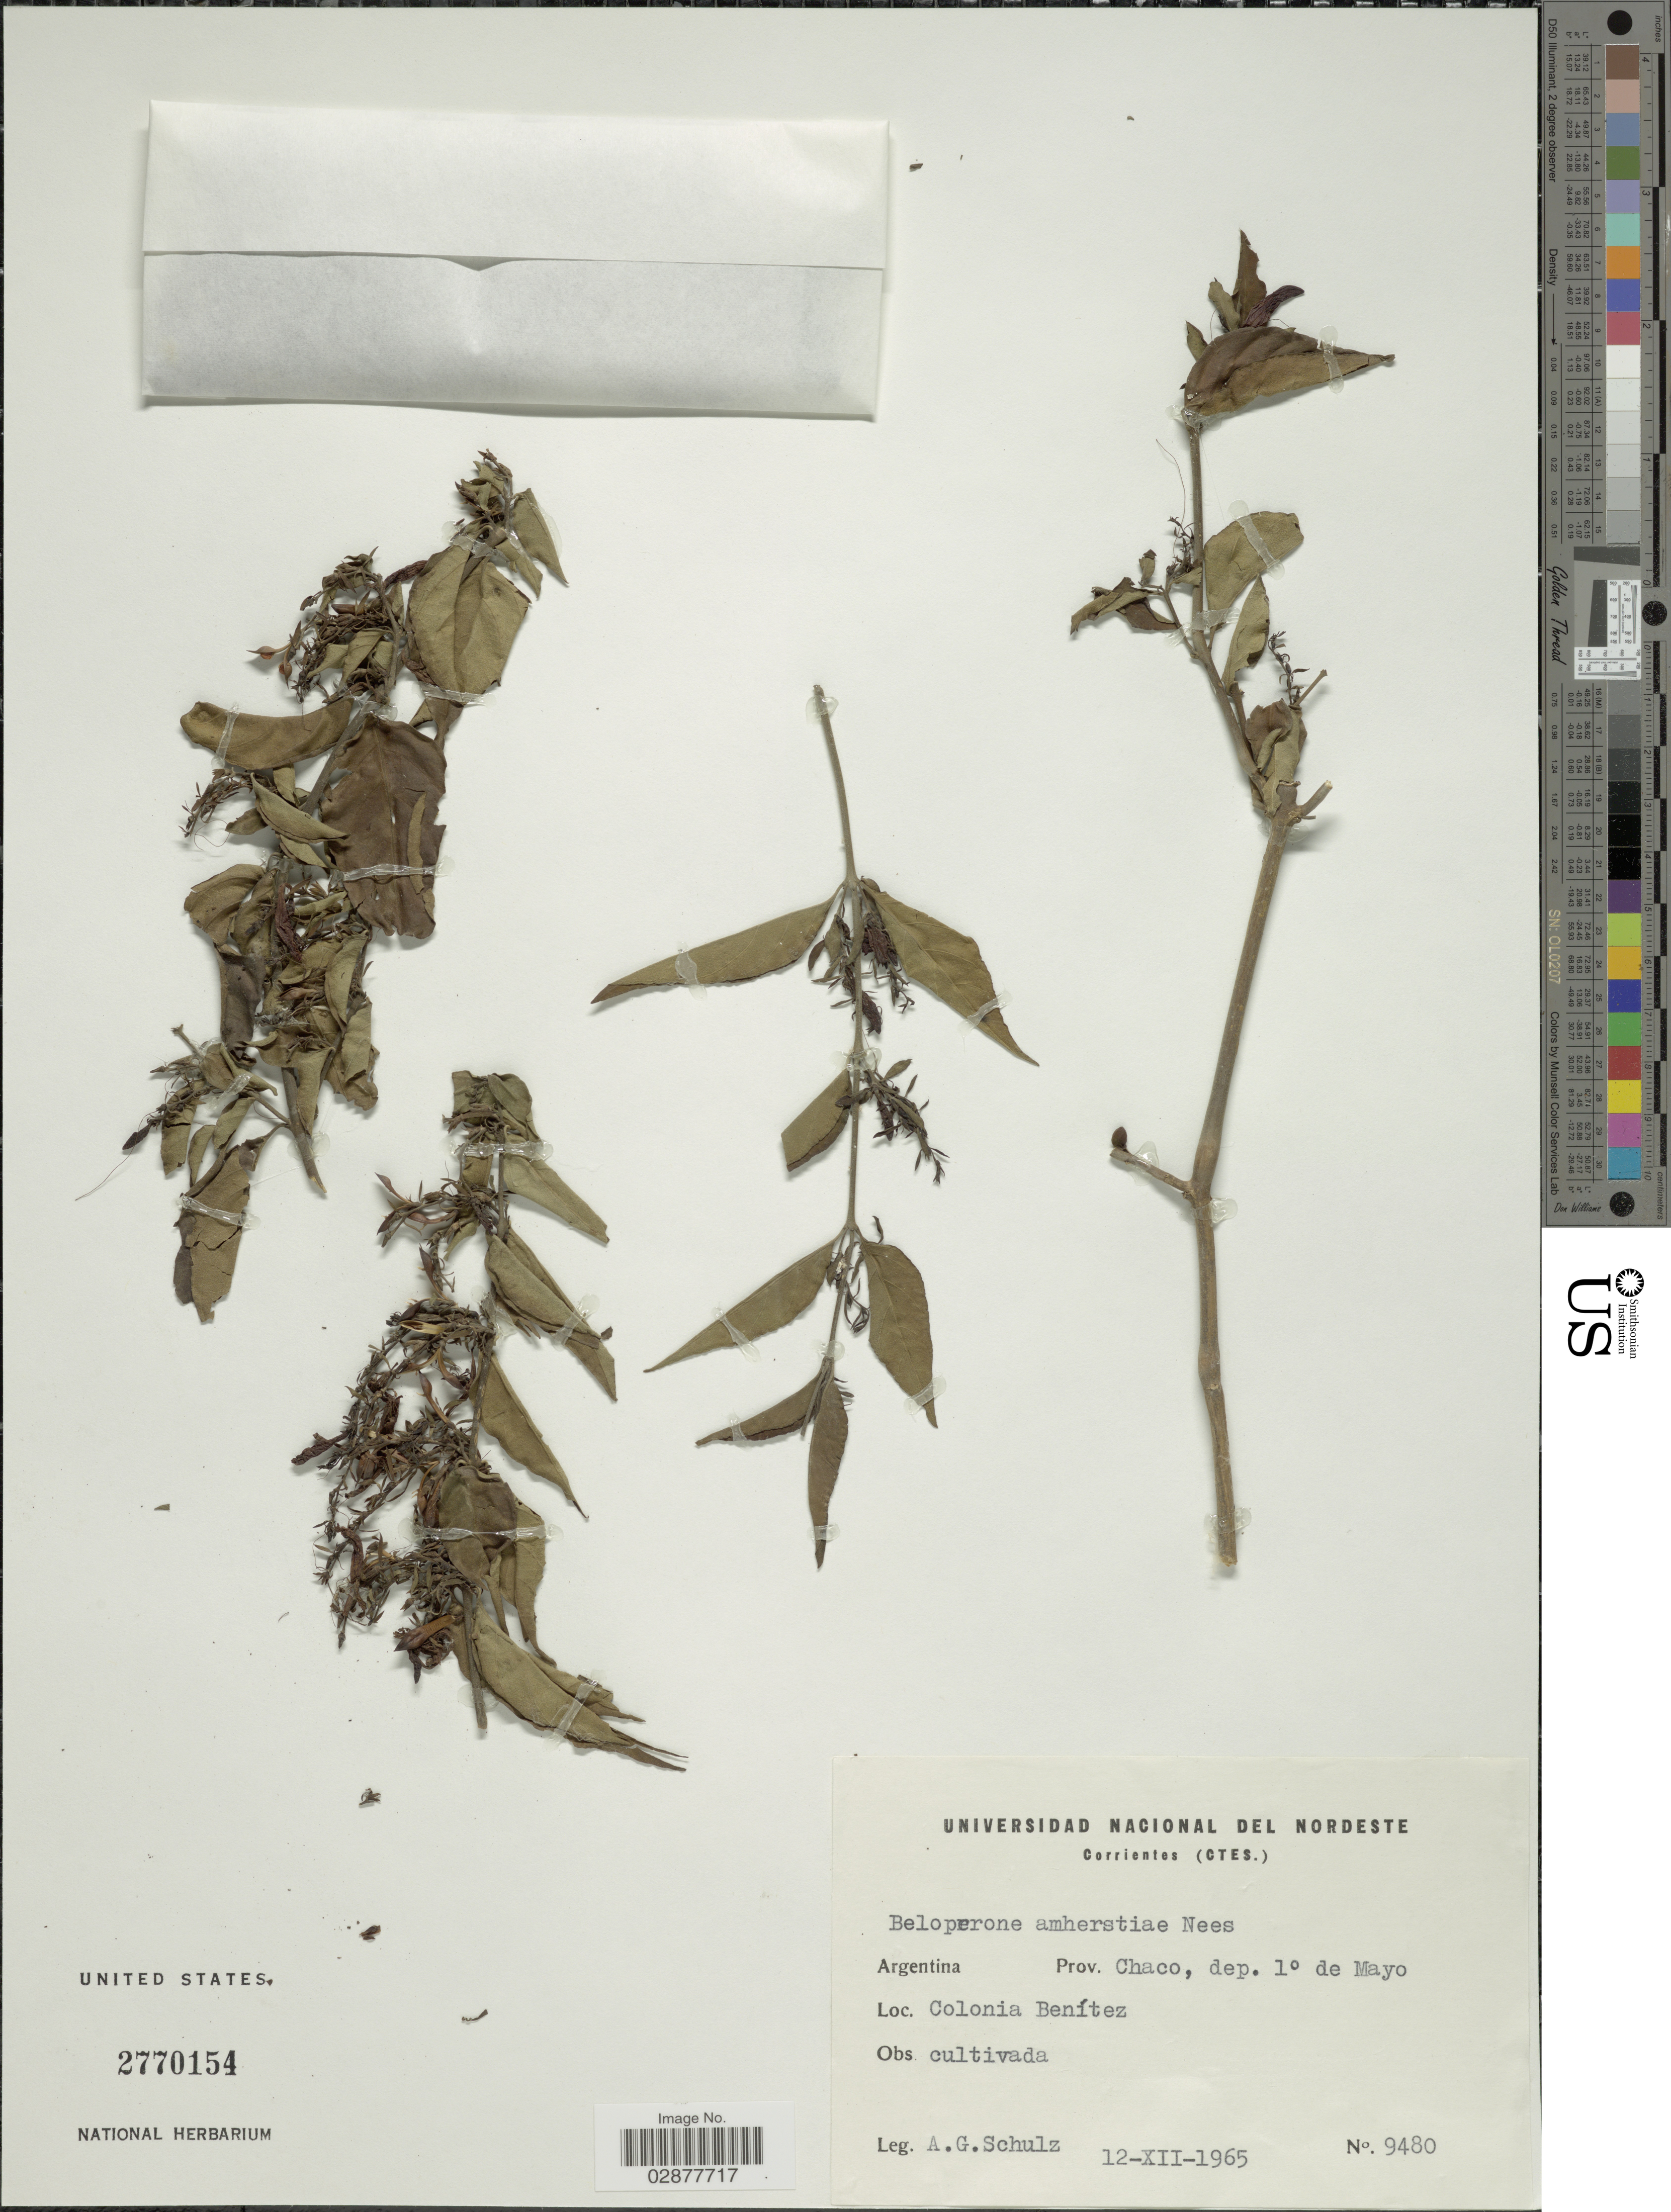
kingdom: Plantae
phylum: Tracheophyta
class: Magnoliopsida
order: Lamiales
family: Acanthaceae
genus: Justicia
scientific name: Justicia brasiliana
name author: Roth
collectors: A. G. Schulz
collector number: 9480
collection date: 1965-12-12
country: Argentina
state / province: Chaco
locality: Prov. Chaco, dep. 1° de Mayo. Colonia Benítez.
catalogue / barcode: US 2770154